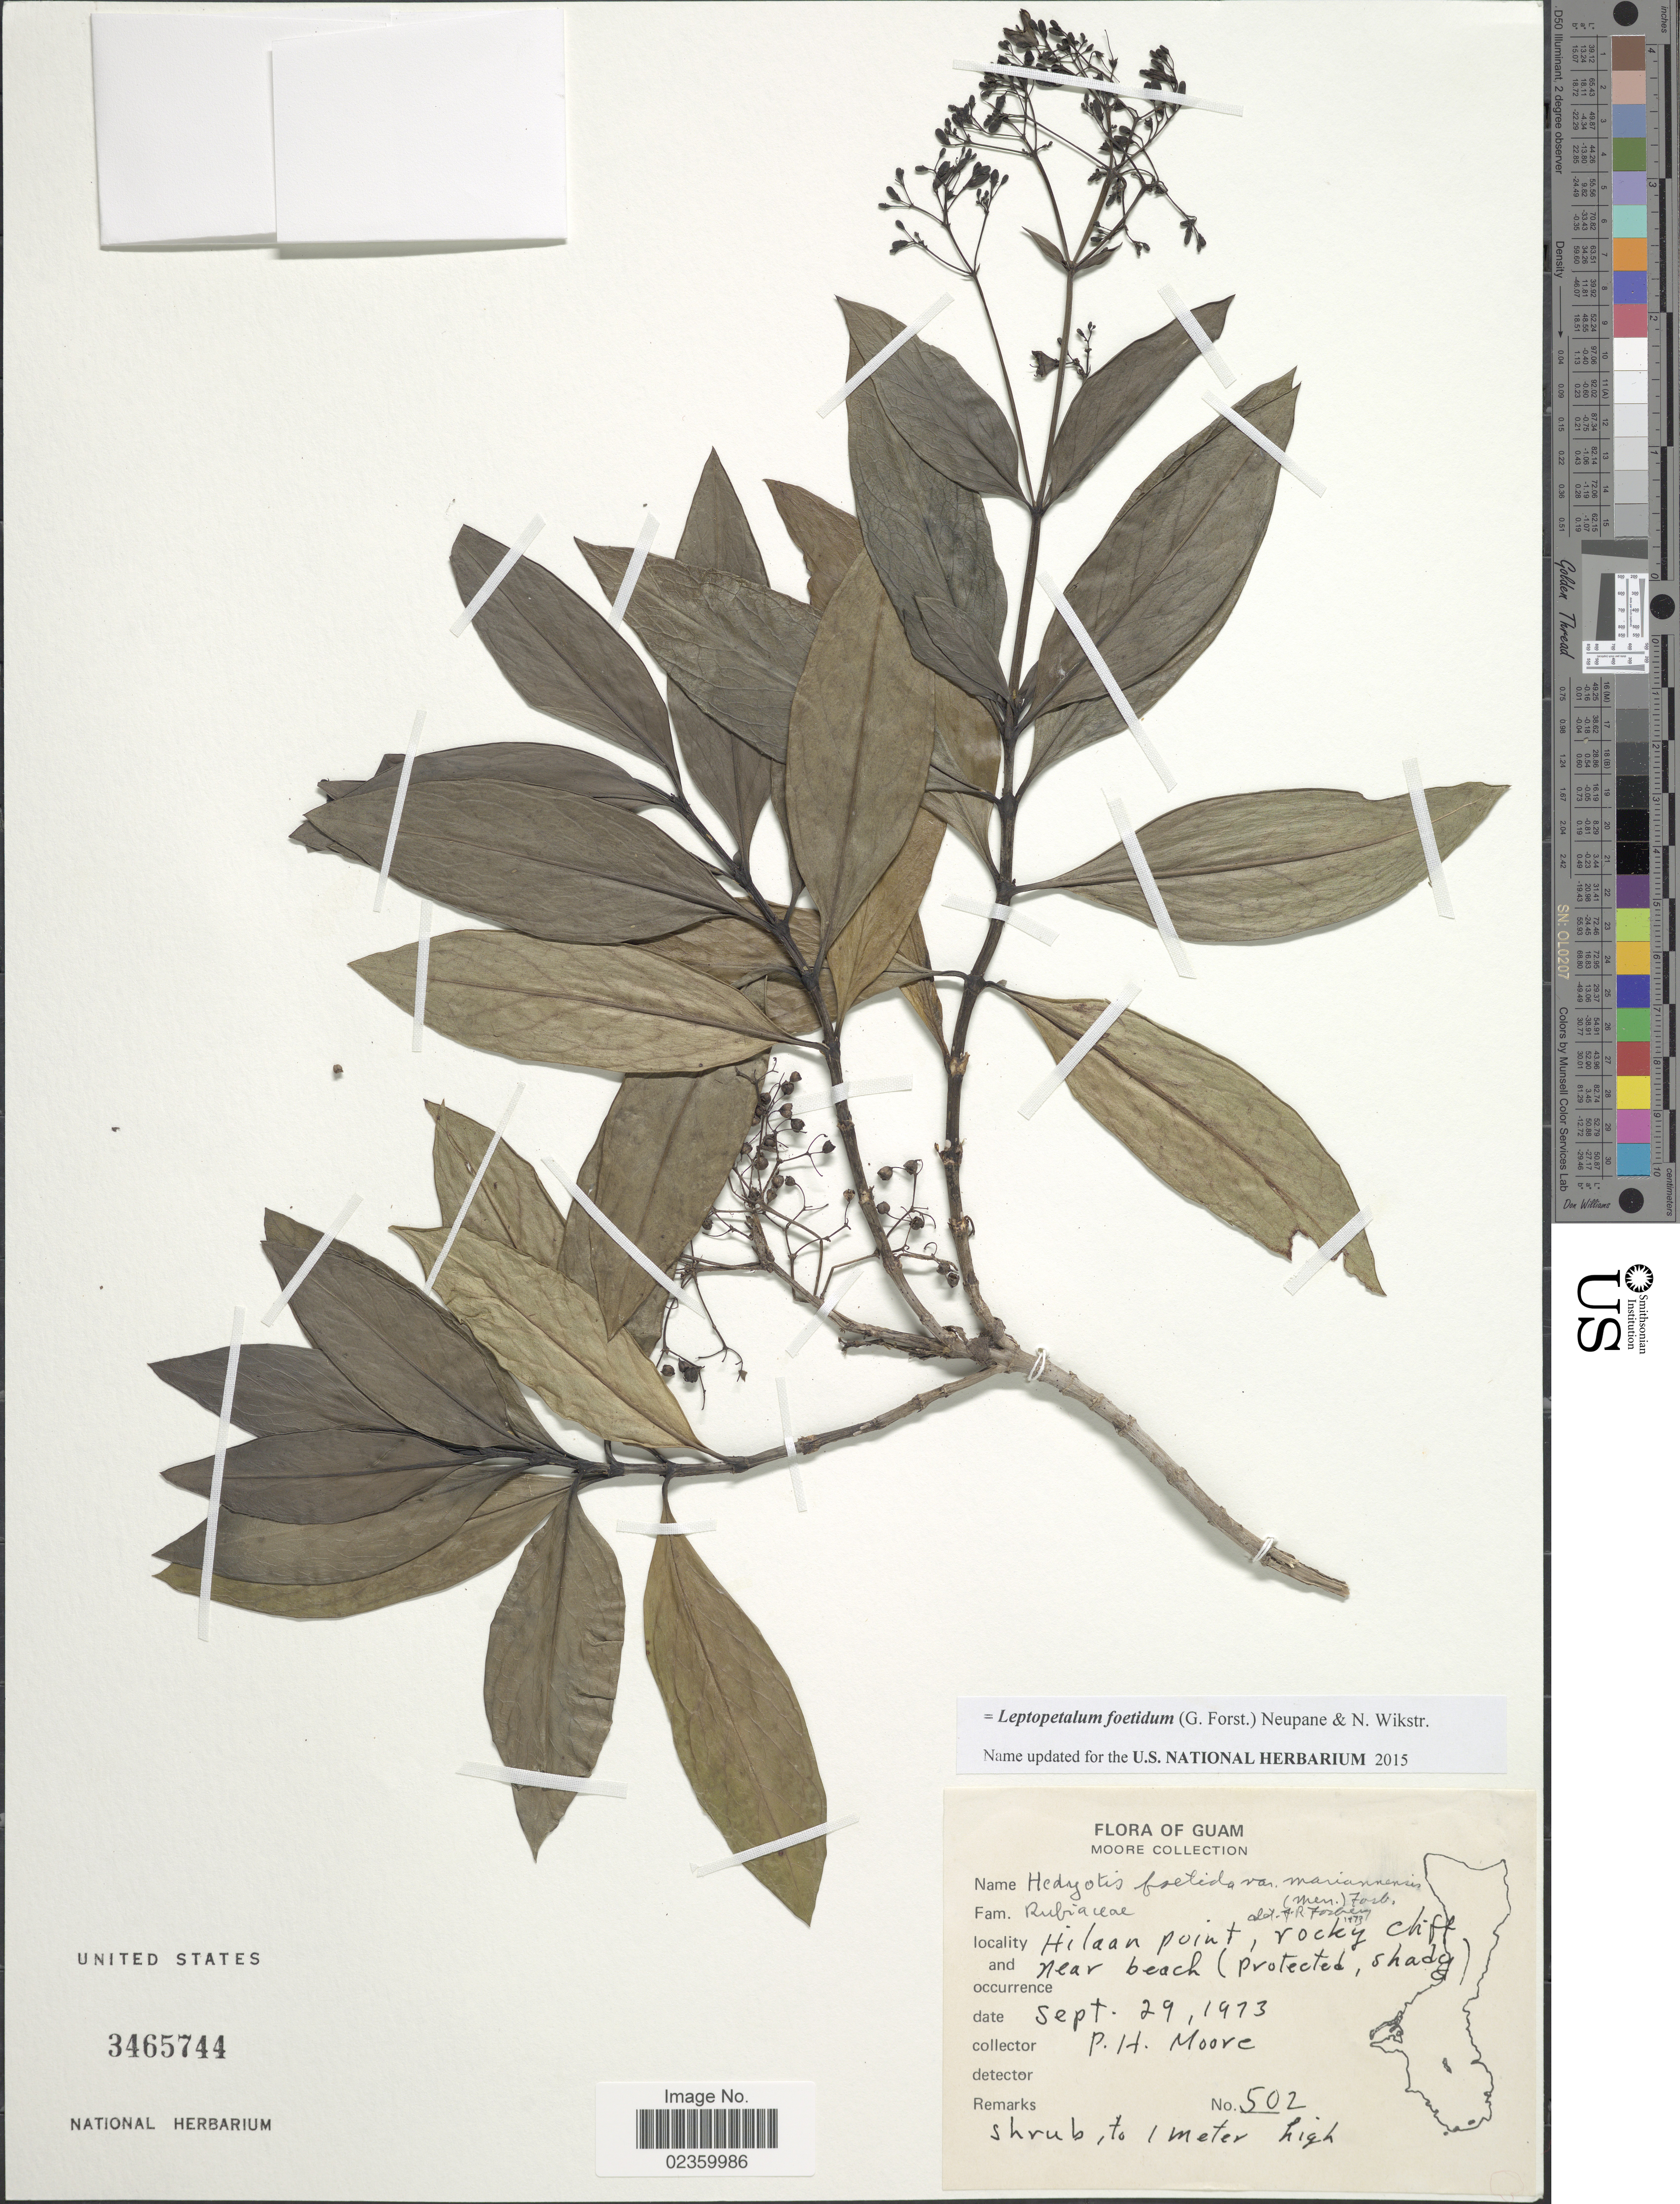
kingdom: Plantae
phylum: Tracheophyta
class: Magnoliopsida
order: Gentianales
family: Rubiaceae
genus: Leptopetalum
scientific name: Leptopetalum foetidum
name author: (G. Forst.) Neupane & N. Wikstr.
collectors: P. H. Moore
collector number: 502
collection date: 1973-09-29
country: Guam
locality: Hilaan Point, near beach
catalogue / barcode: US 3465744